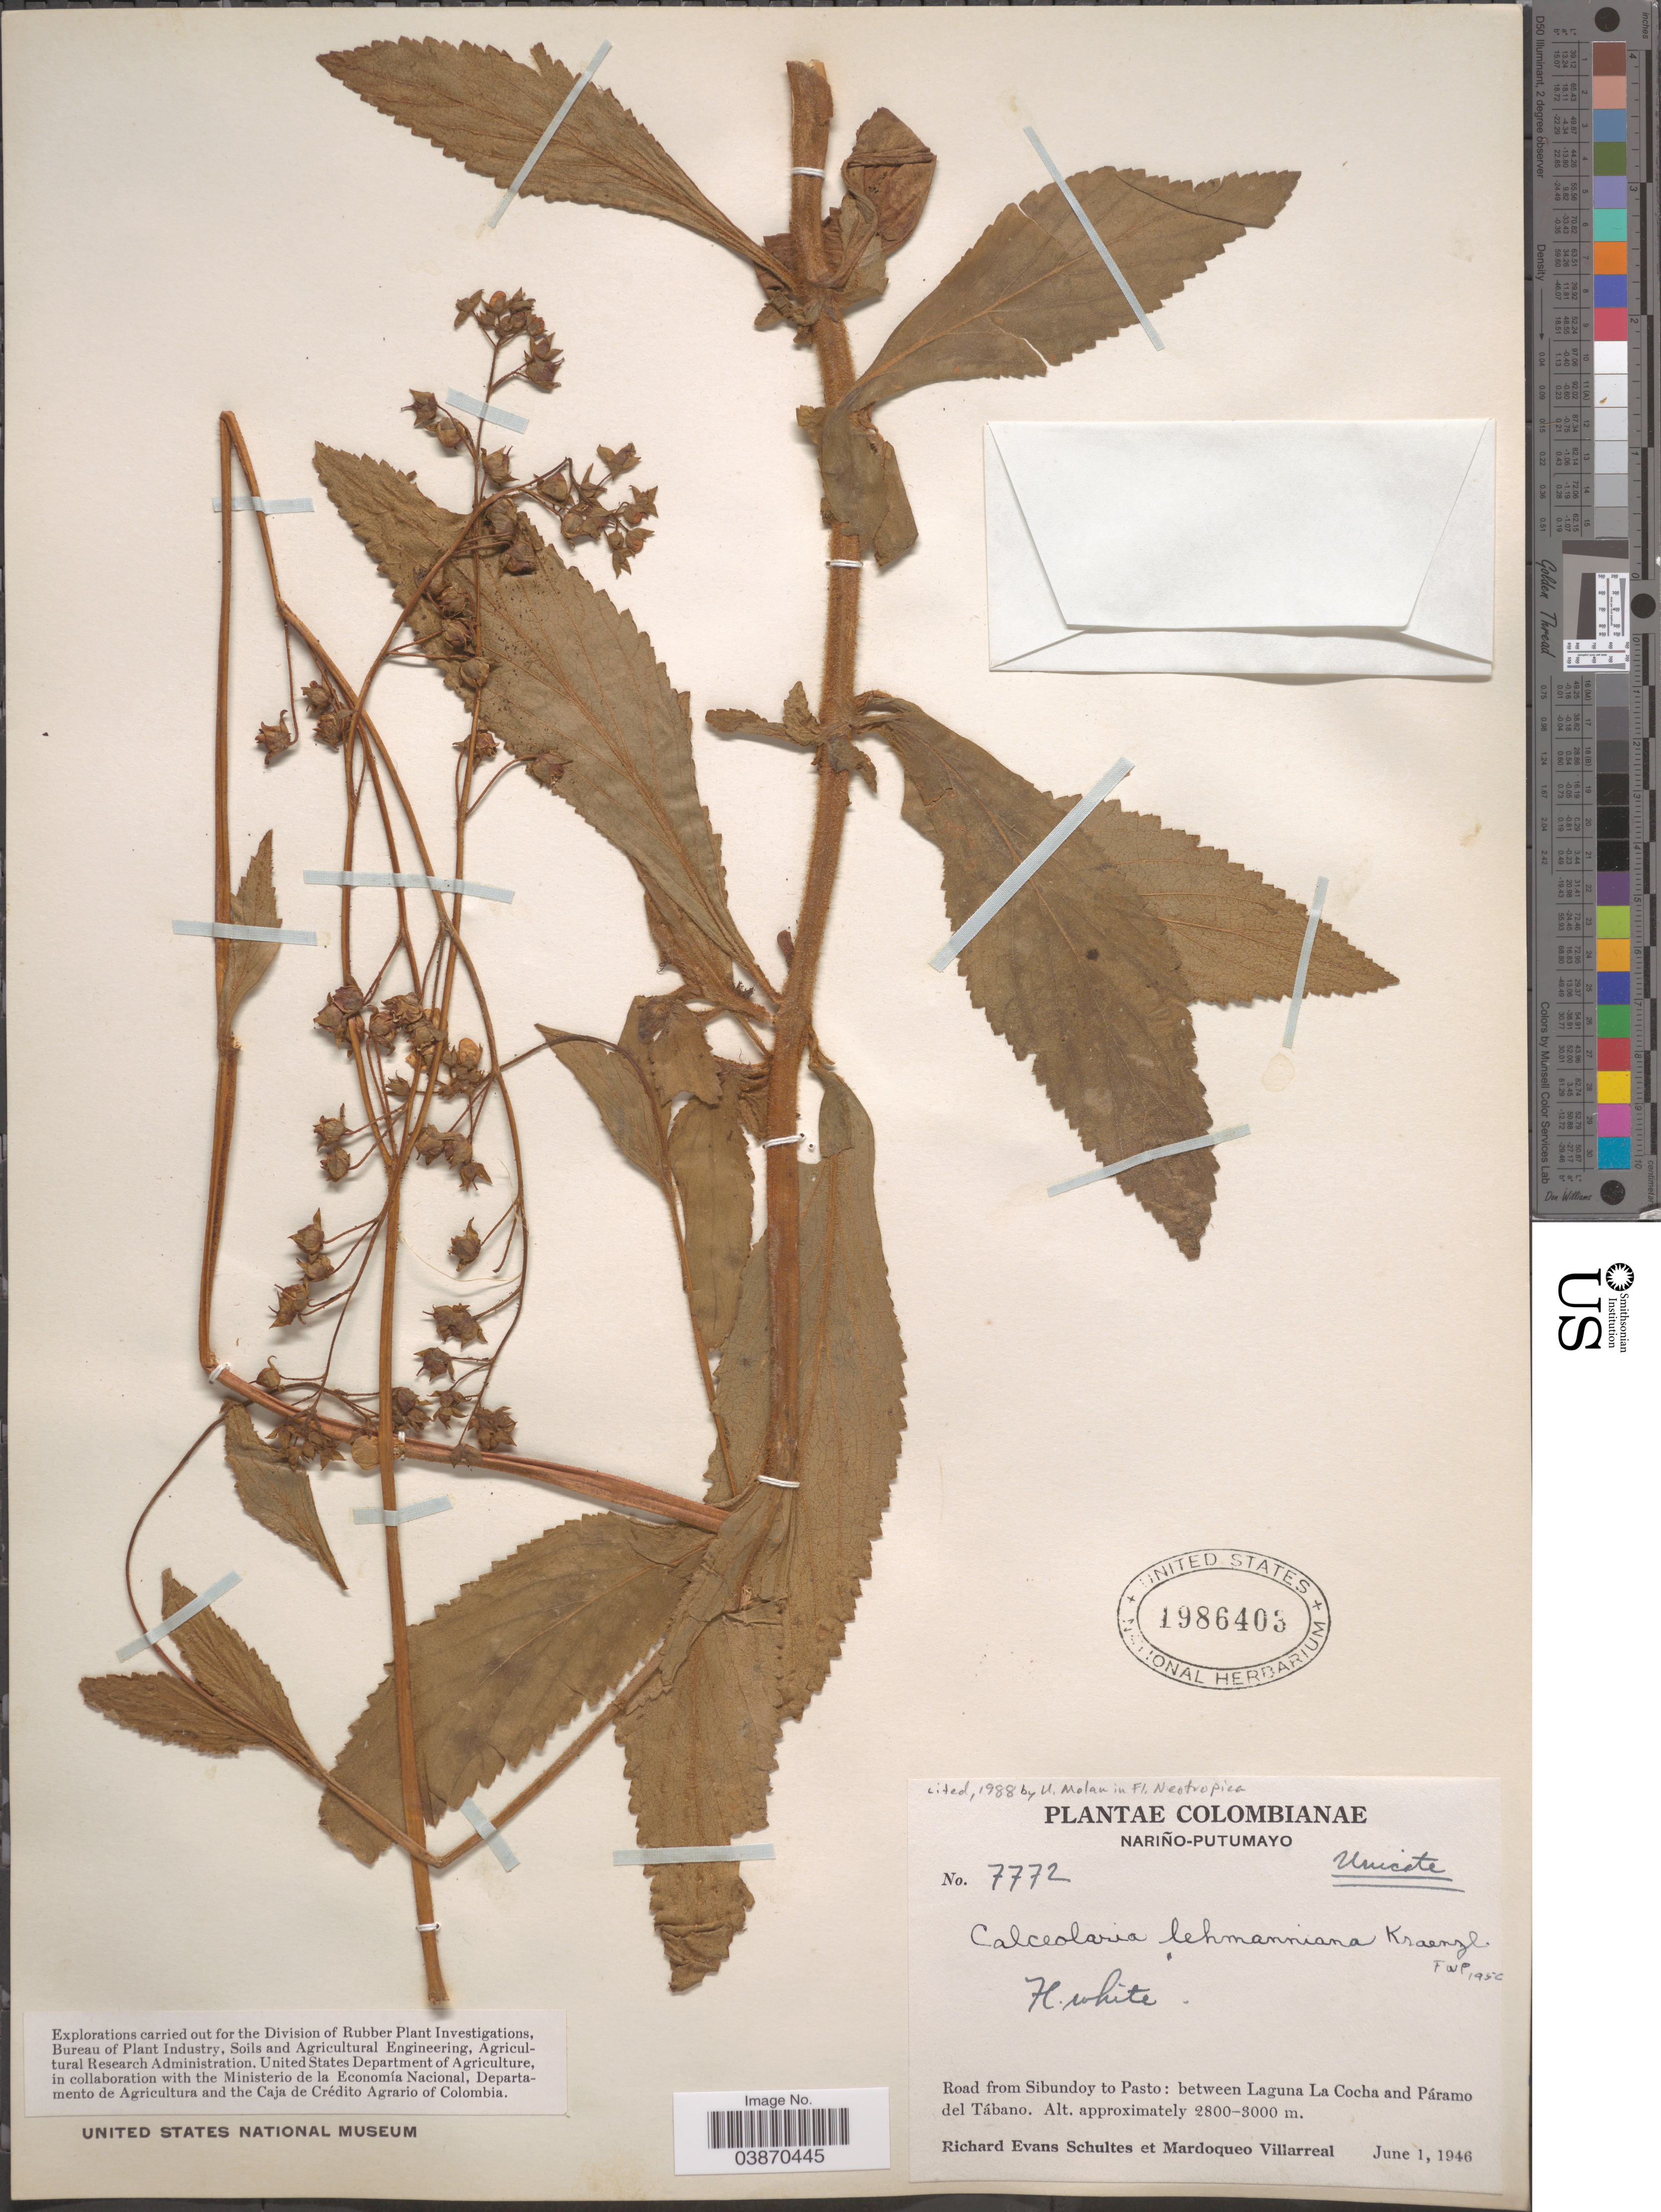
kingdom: Plantae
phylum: Tracheophyta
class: Magnoliopsida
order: Lamiales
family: Calceolariaceae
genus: Calceolaria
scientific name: Calceolaria lehmanniana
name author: Kraenzl.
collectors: R. E. Schultes & M. Villareal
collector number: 7772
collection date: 1946-06-01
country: Colombia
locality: Nariño-Putumayo. Road from Sibundoy to Pasto: between Laguna La Cocha and Páramo del Tábano.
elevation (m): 2800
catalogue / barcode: US 1986403